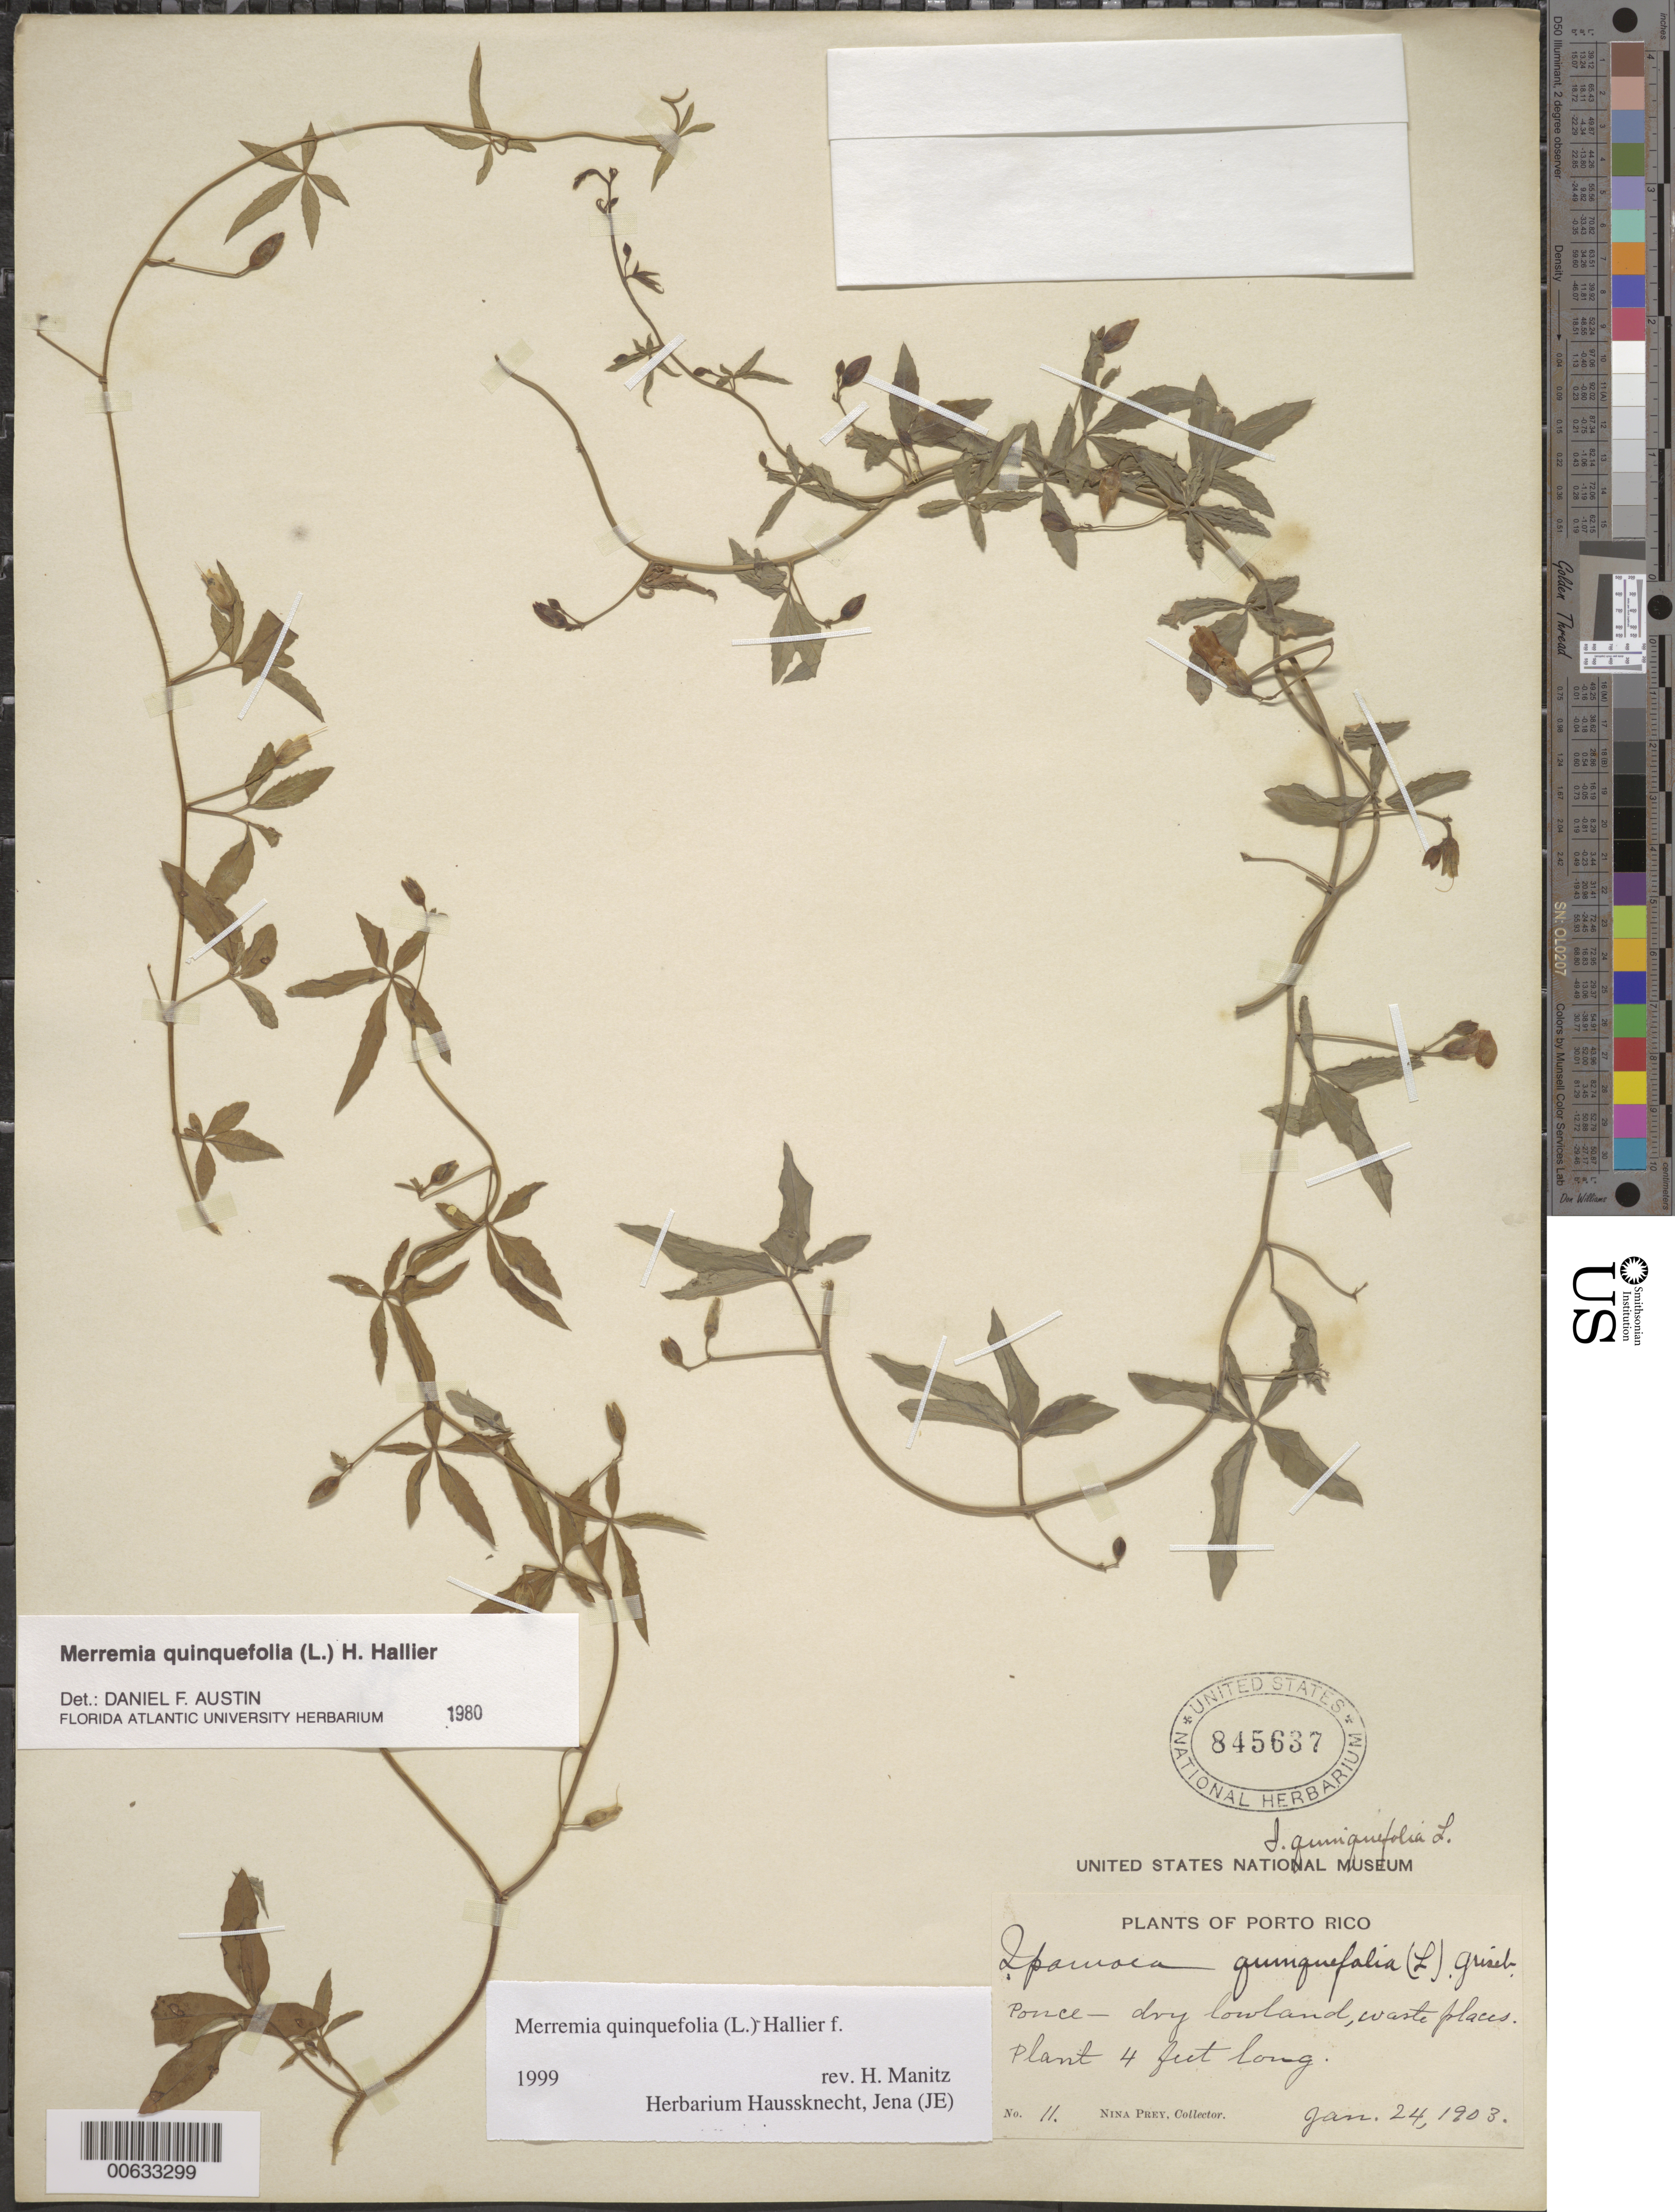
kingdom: Plantae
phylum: Tracheophyta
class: Magnoliopsida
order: Solanales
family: Convolvulaceae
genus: Distimake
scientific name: Distimake quinquefolius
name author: (L.) A. R. Simões & Staples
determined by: Strong, Mark T., (BOT), Smithsonian Institution - National Museum of Natural History (UNITED STATES)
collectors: N. Prey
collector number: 11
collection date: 1903-01-24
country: Puerto Rico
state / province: Ponce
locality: Porto Rico.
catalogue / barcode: US 845637